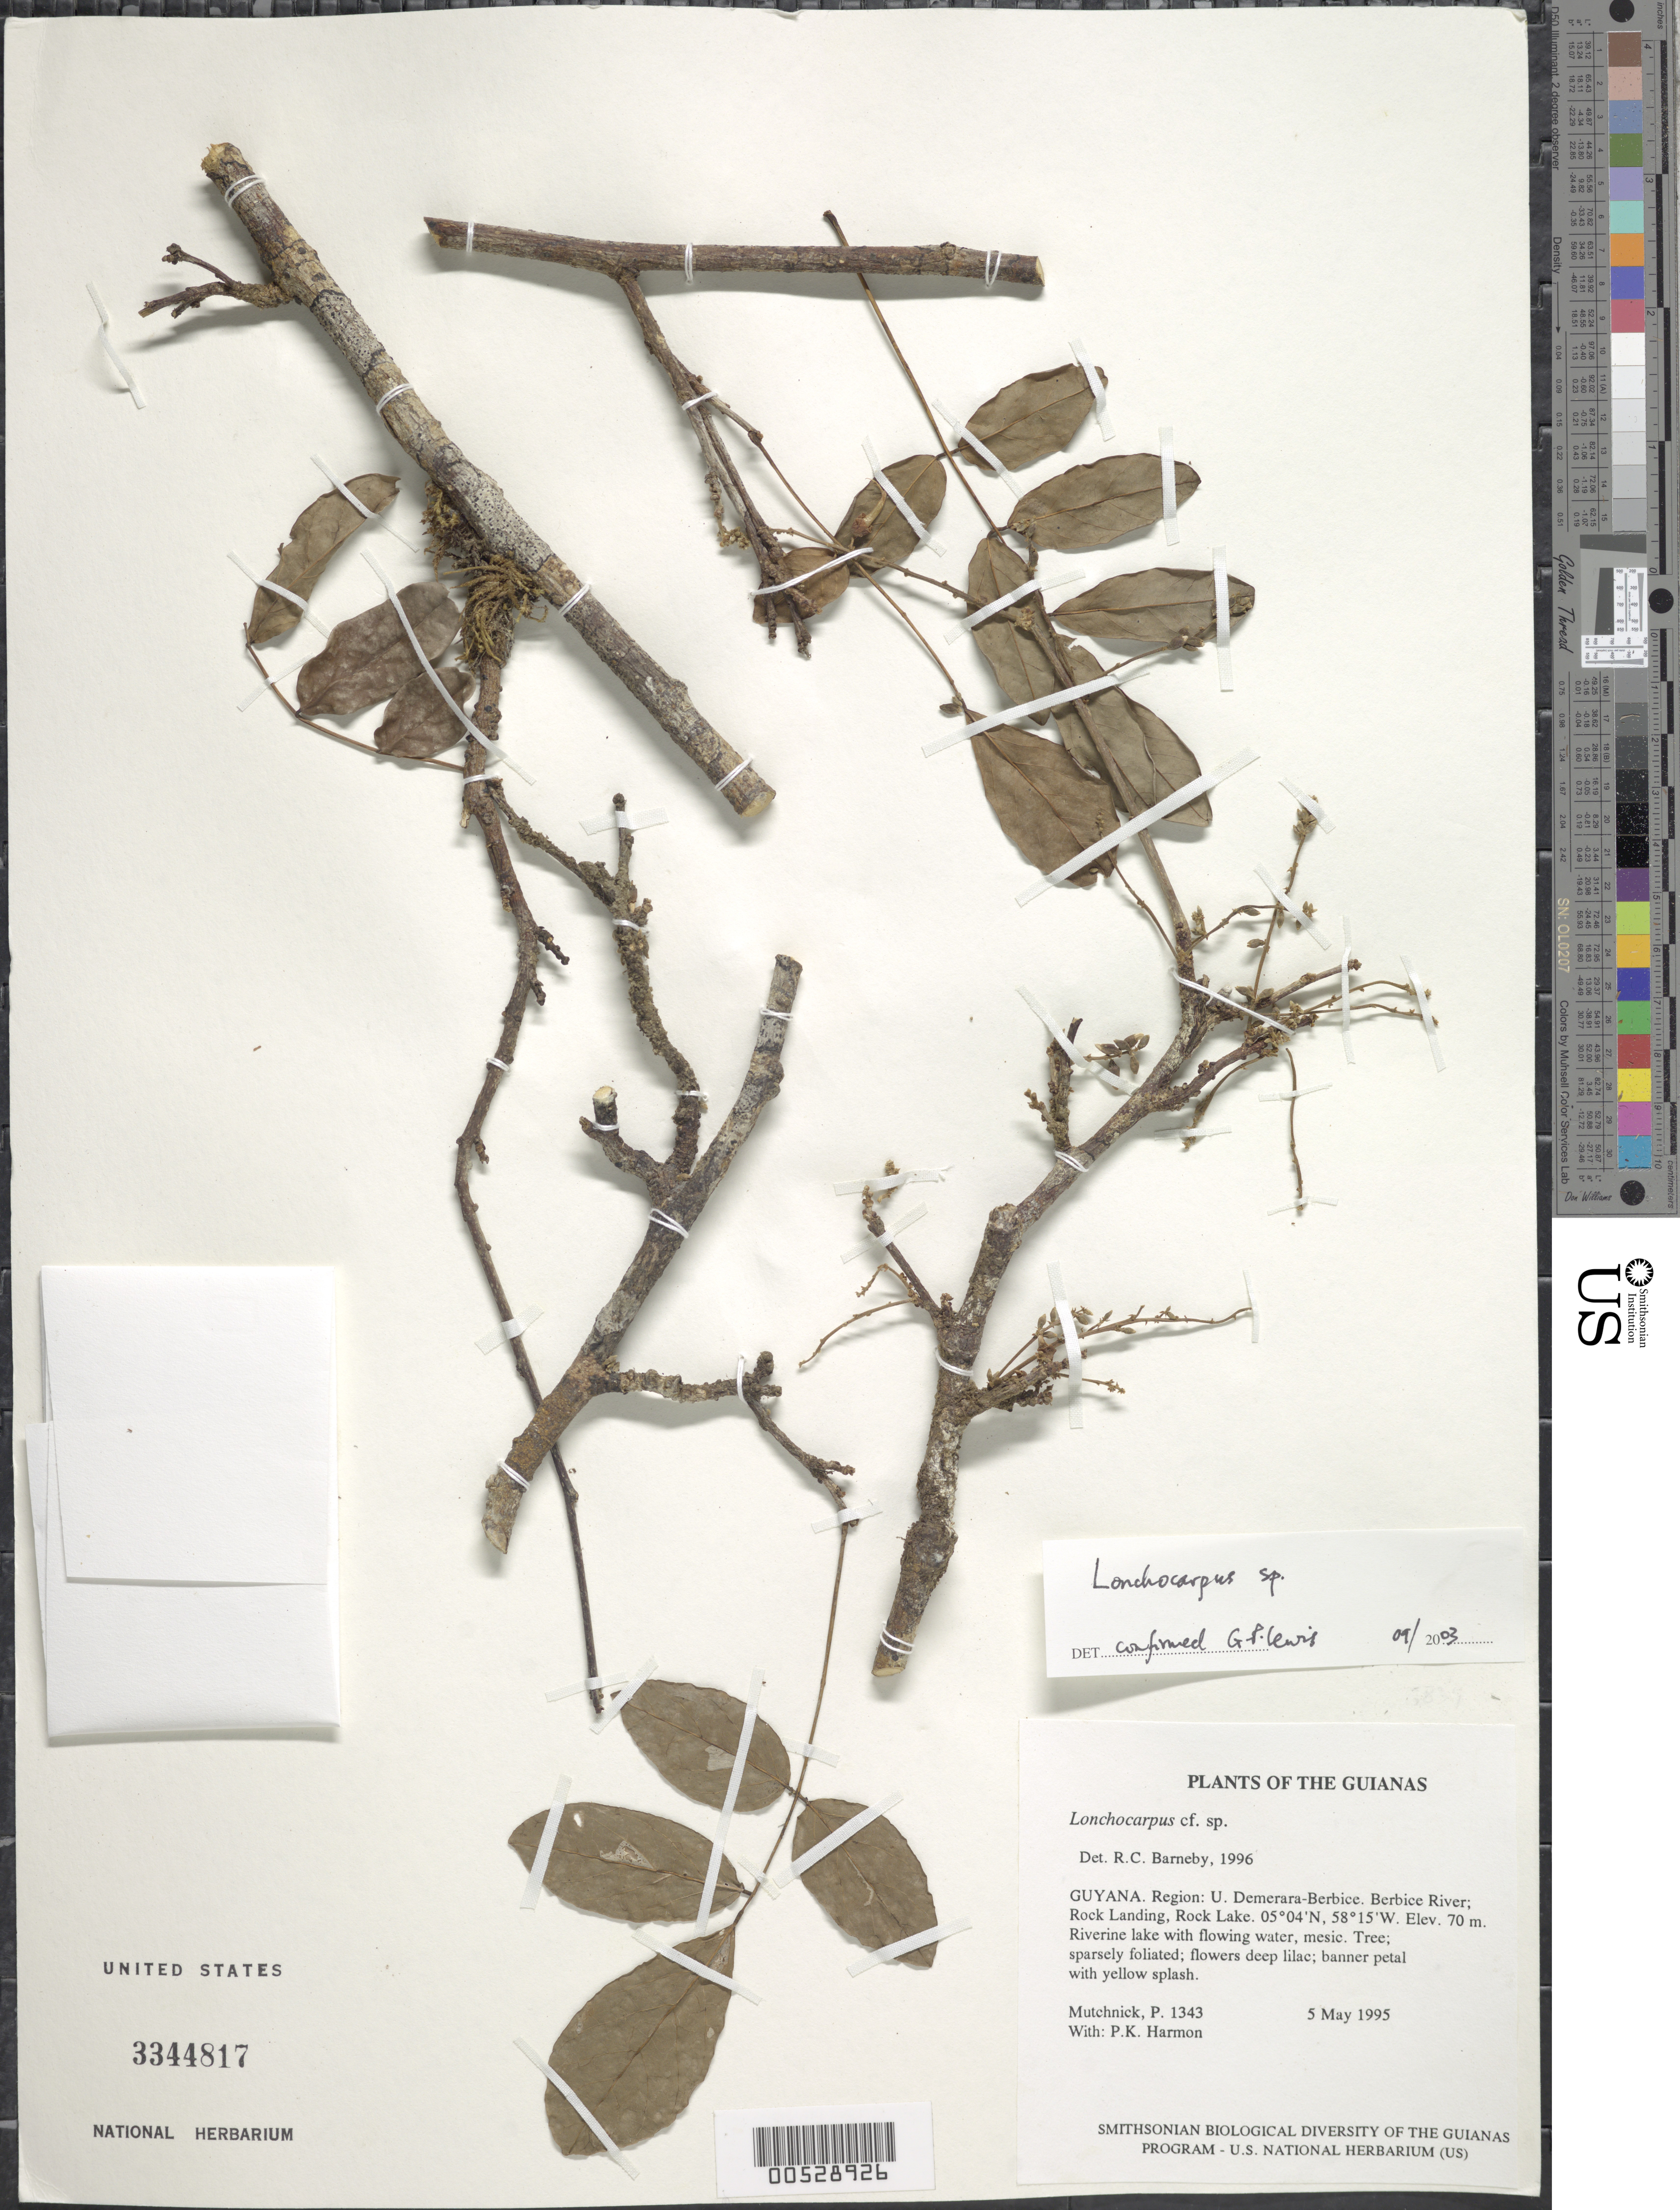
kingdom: Plantae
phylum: Tracheophyta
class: Magnoliopsida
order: Fabales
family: Fabaceae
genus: Lonchocarpus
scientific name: Lonchocarpus sp.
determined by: Barneby, Rupert C., (NY)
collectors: P. Mutchnick & P. Harmon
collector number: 1343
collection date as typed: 5 May 1995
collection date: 1995-05-05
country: Guyana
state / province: U. Demerara-Berbice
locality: Berbice River; Rock Landing, Rock Lake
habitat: Riverine lake with flowing water, mesic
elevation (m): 70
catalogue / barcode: US 3344817